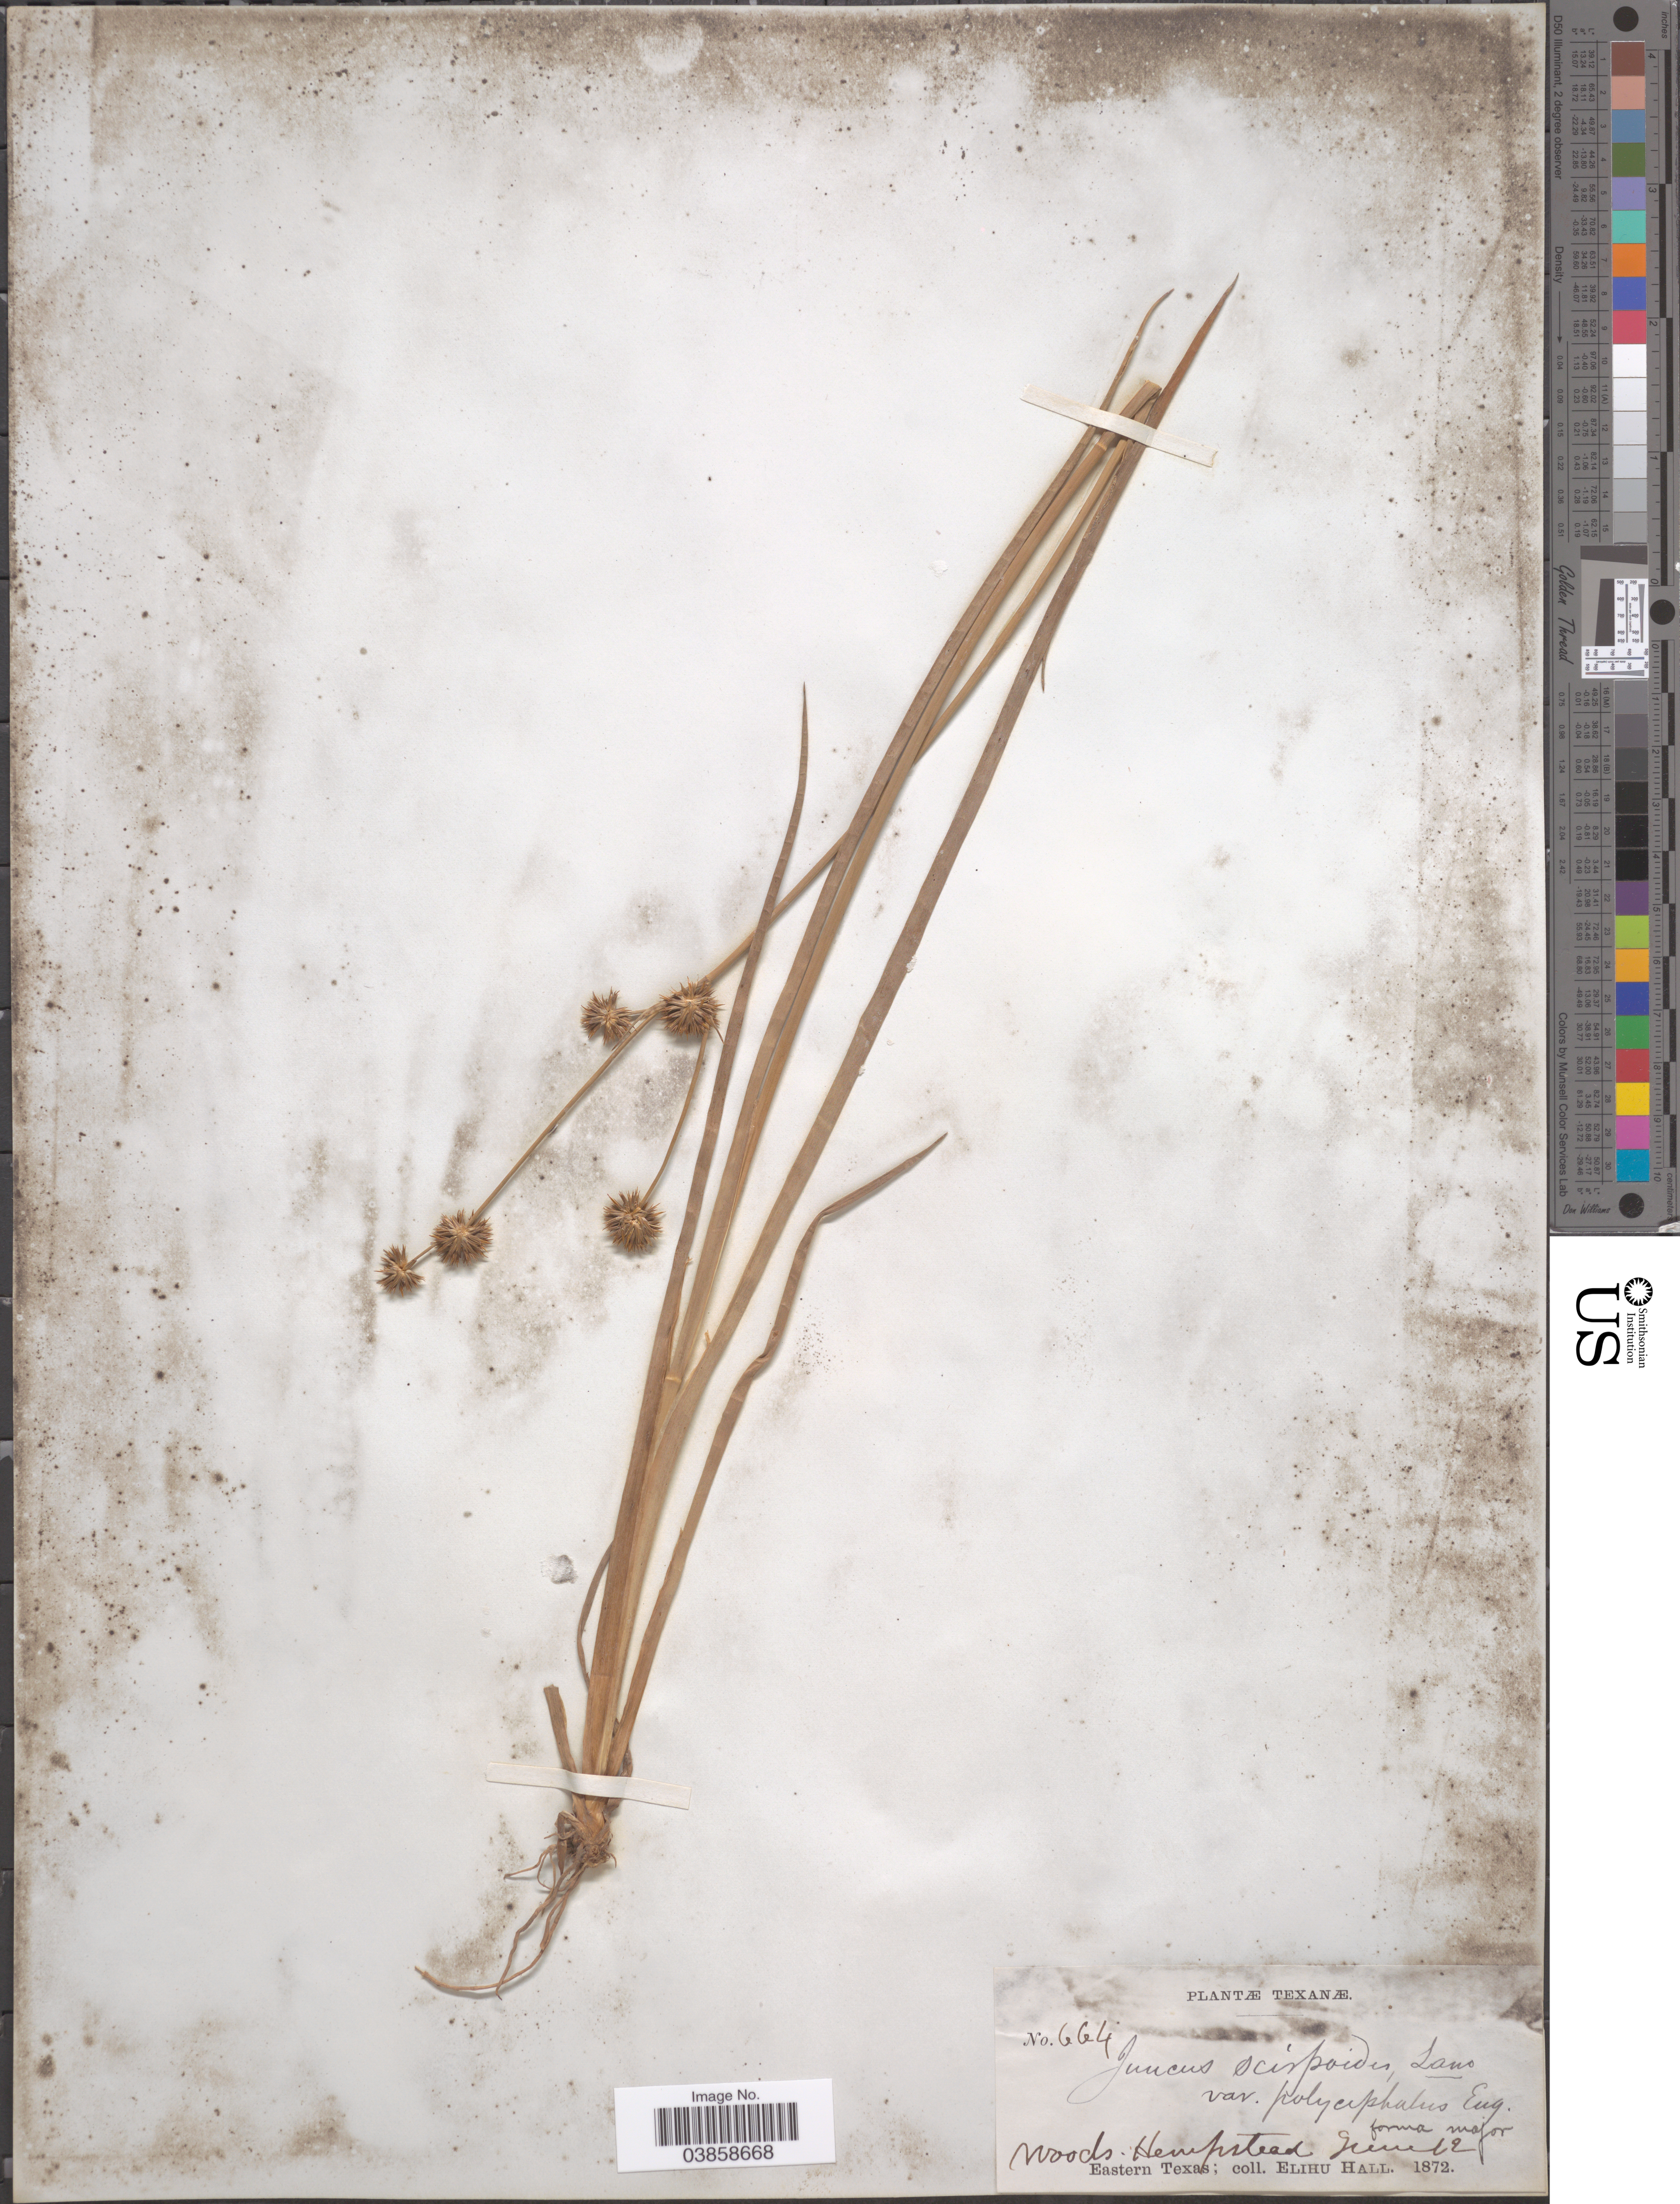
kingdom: Plantae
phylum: Tracheophyta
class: Liliopsida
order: Poales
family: Juncaceae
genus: Juncus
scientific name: Juncus validus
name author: Coville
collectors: E. Hall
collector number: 664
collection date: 1872-06-02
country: United States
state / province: Texas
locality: Woods: Hempstead. Eastern Texas.